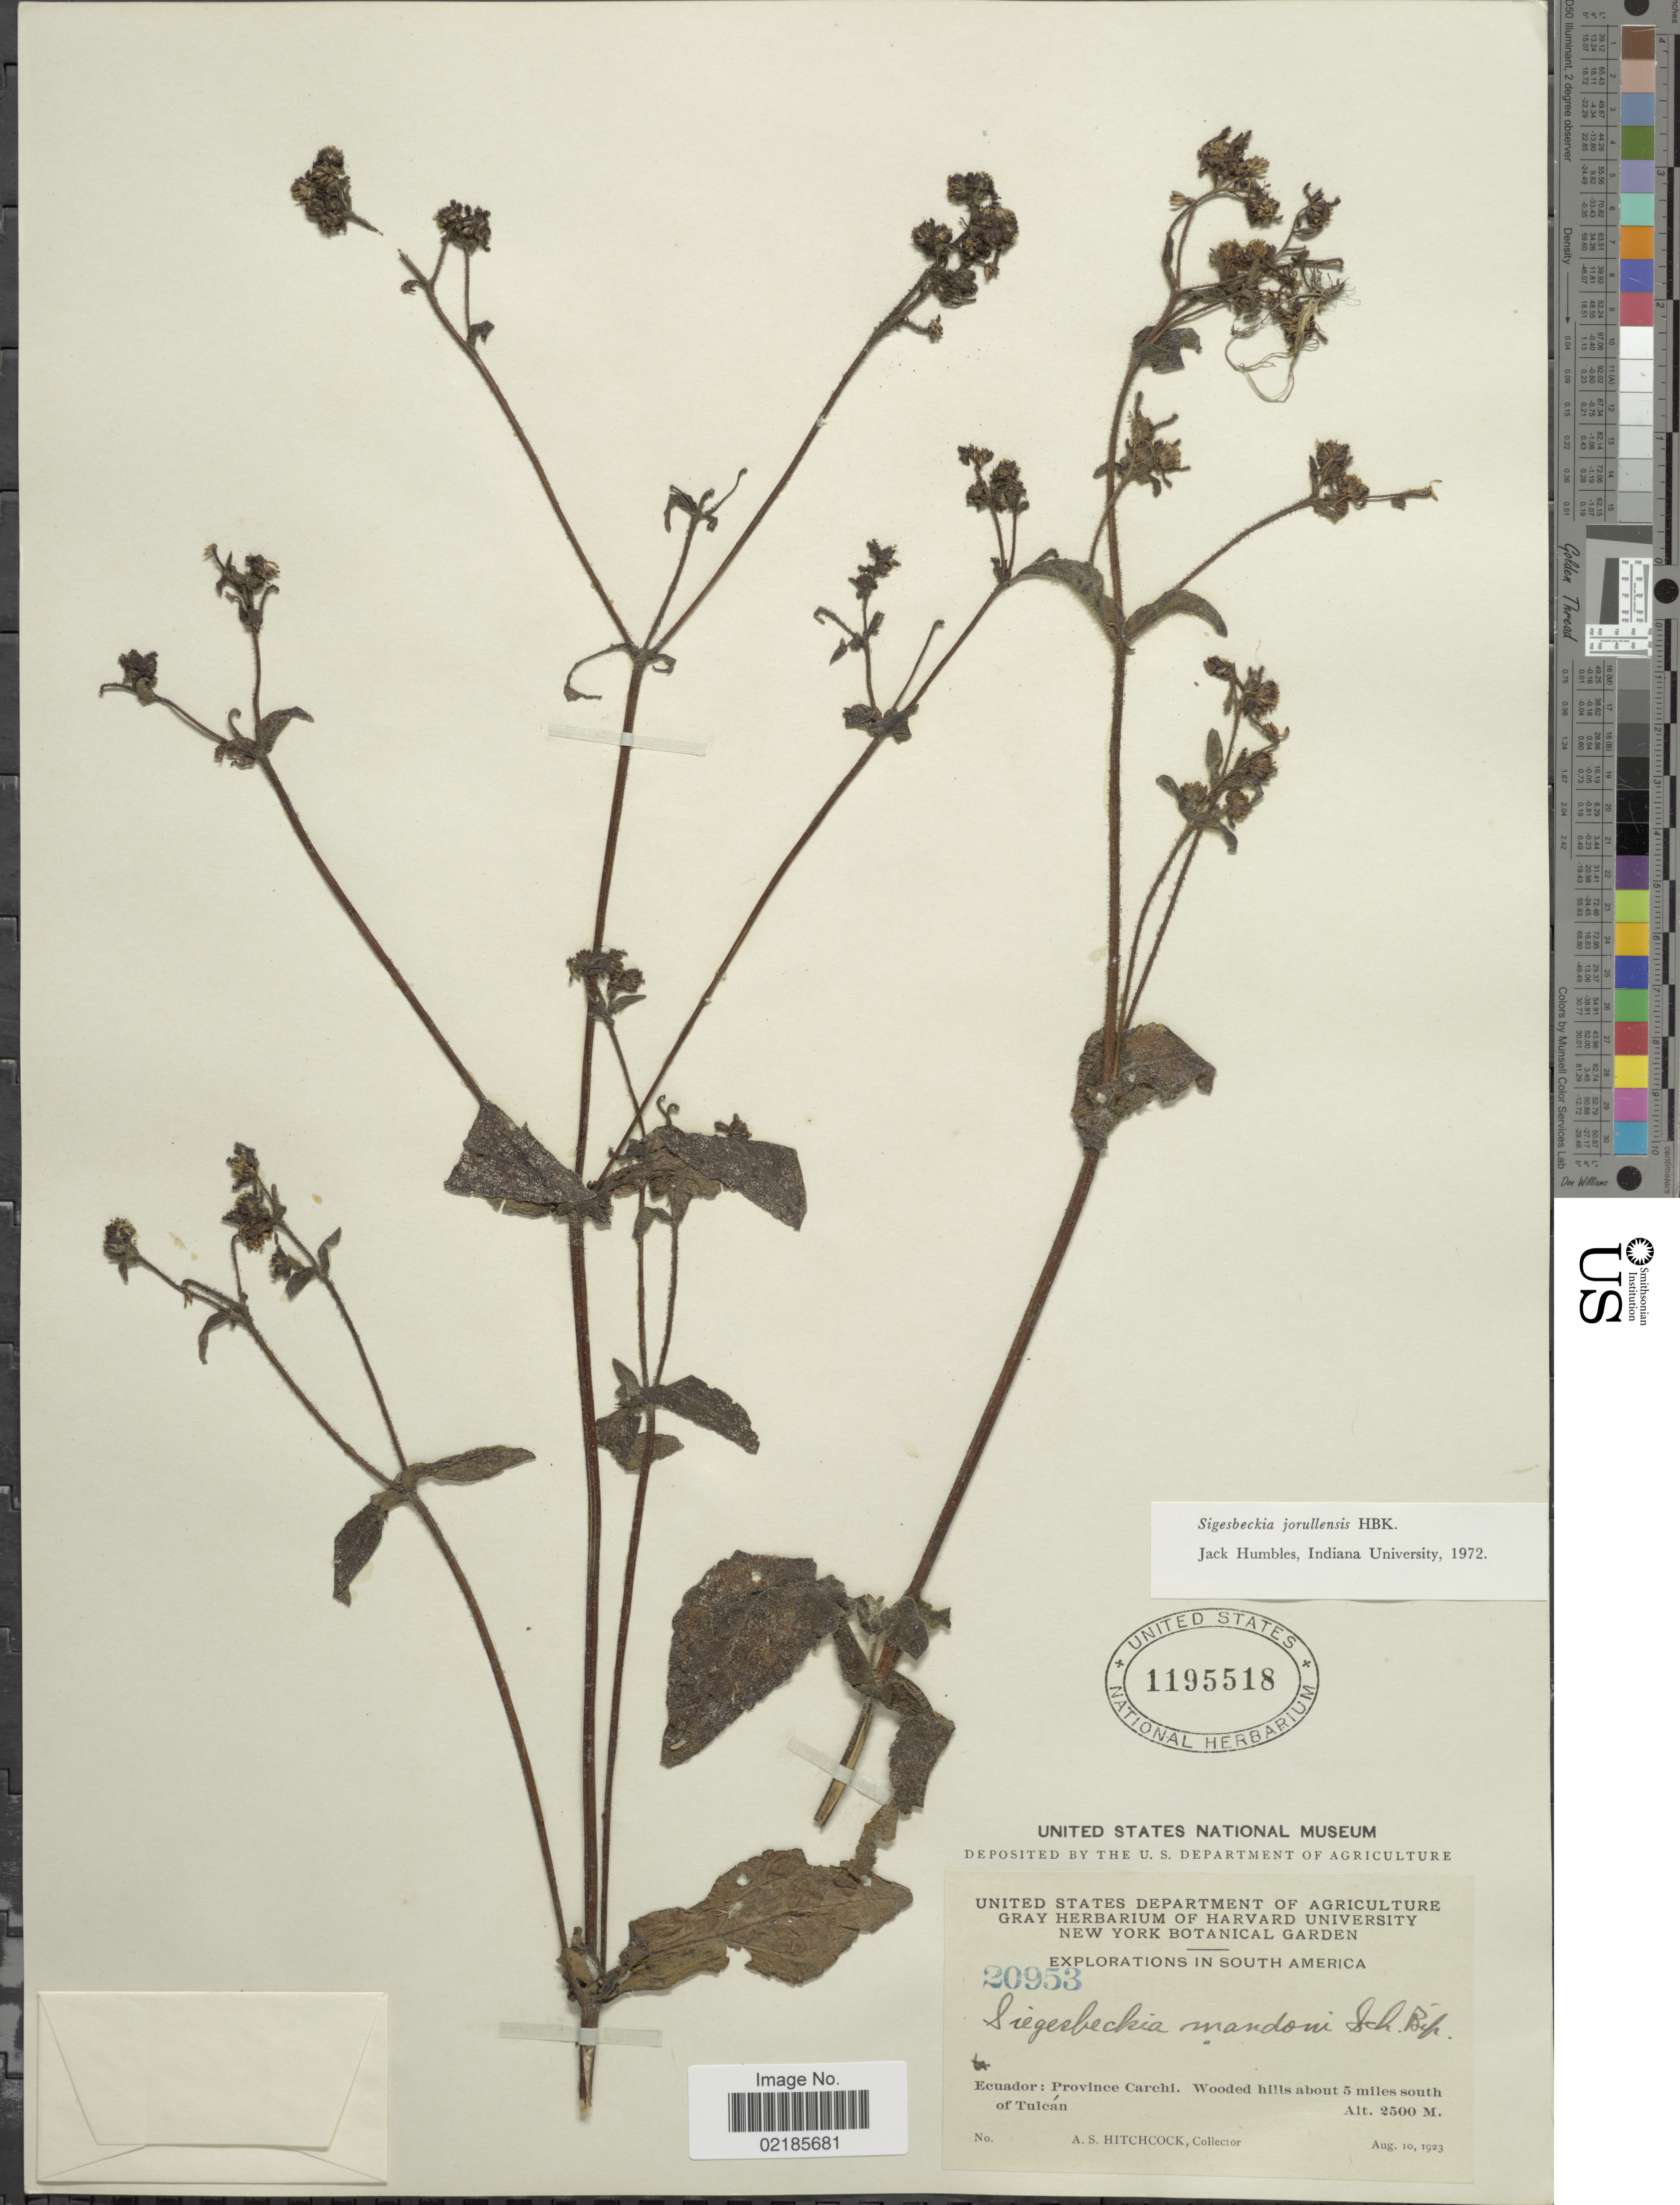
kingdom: Plantae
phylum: Tracheophyta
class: Magnoliopsida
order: Asterales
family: Asteraceae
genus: Sigesbeckia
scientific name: Sigesbeckia jorullensis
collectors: A. S. Hitchcock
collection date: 1923-08-10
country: Ecuador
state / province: Carchi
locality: South America, wooded hills about 5 miles south of Tulcán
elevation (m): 2500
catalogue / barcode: US 1195518